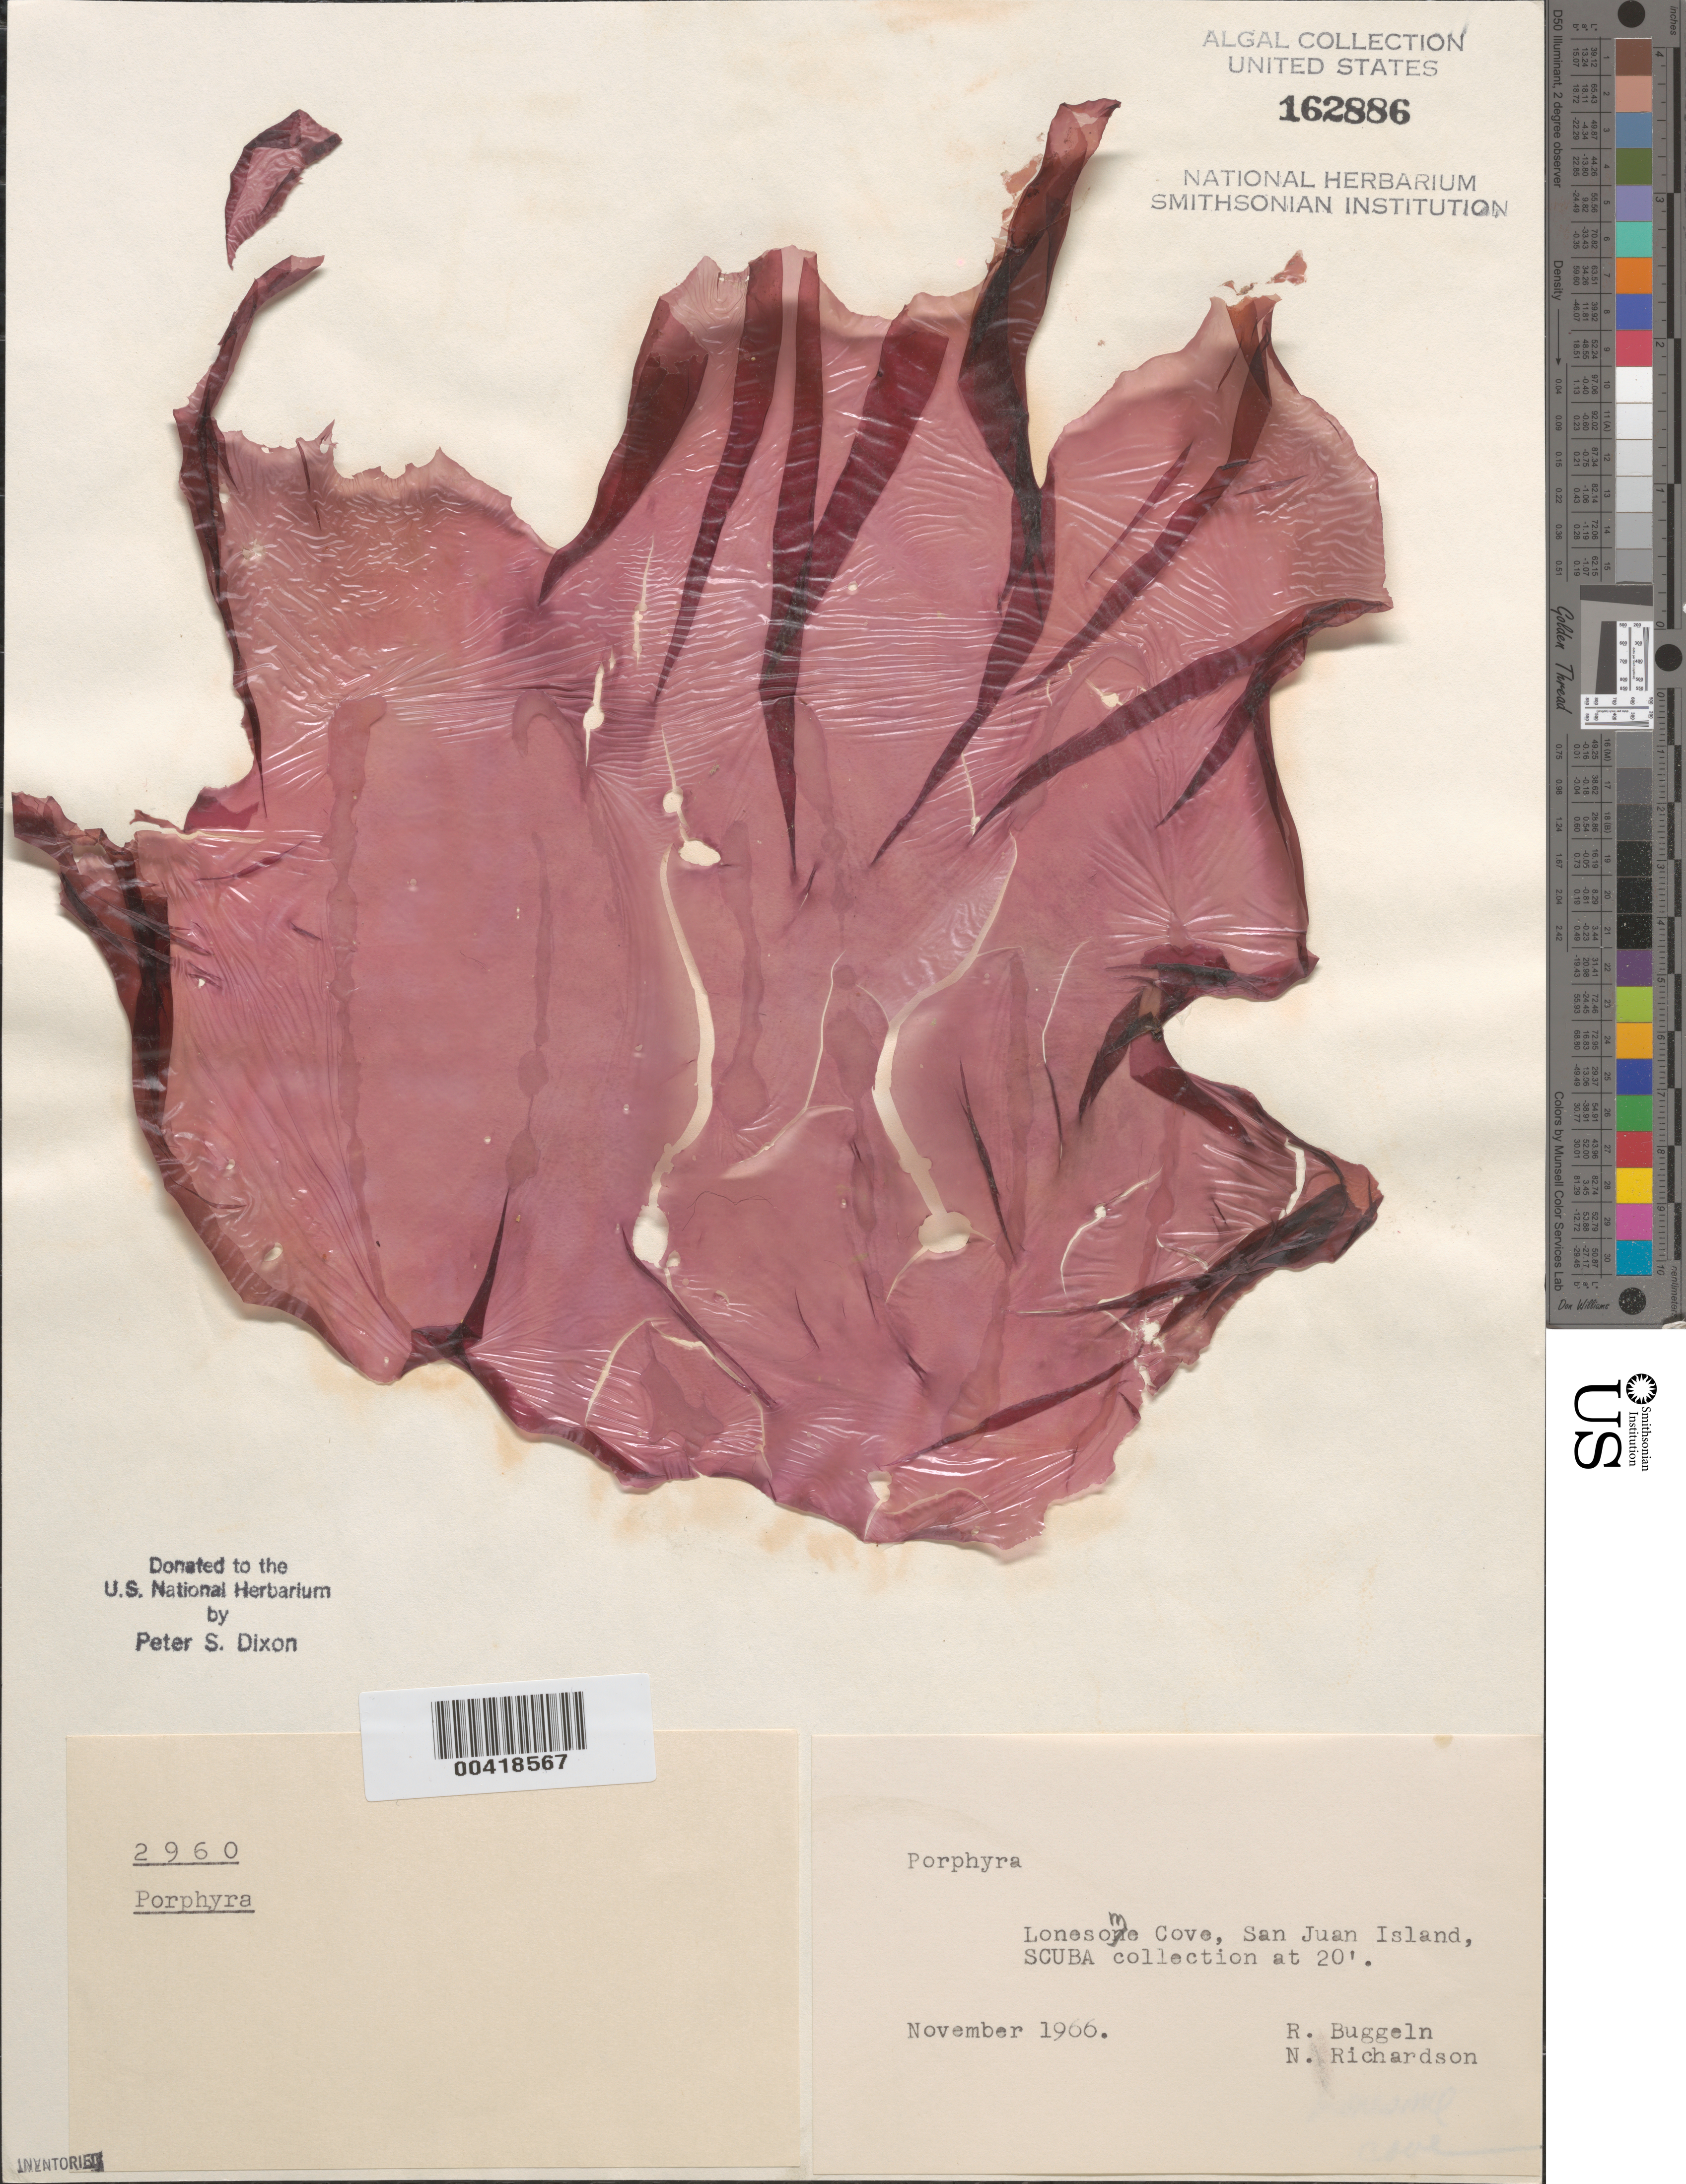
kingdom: Plantae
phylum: Rhodophyta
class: Bangiophyceae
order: Bangiales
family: Bangiaceae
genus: Porphyra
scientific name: Porphyra sp.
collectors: R. Buggeln & N. Richardson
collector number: PSD 2960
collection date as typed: Nov 1966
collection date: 1966-11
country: United States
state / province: Washington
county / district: San Juan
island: San Juan Island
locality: Lonesome Cove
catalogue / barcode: US 162886